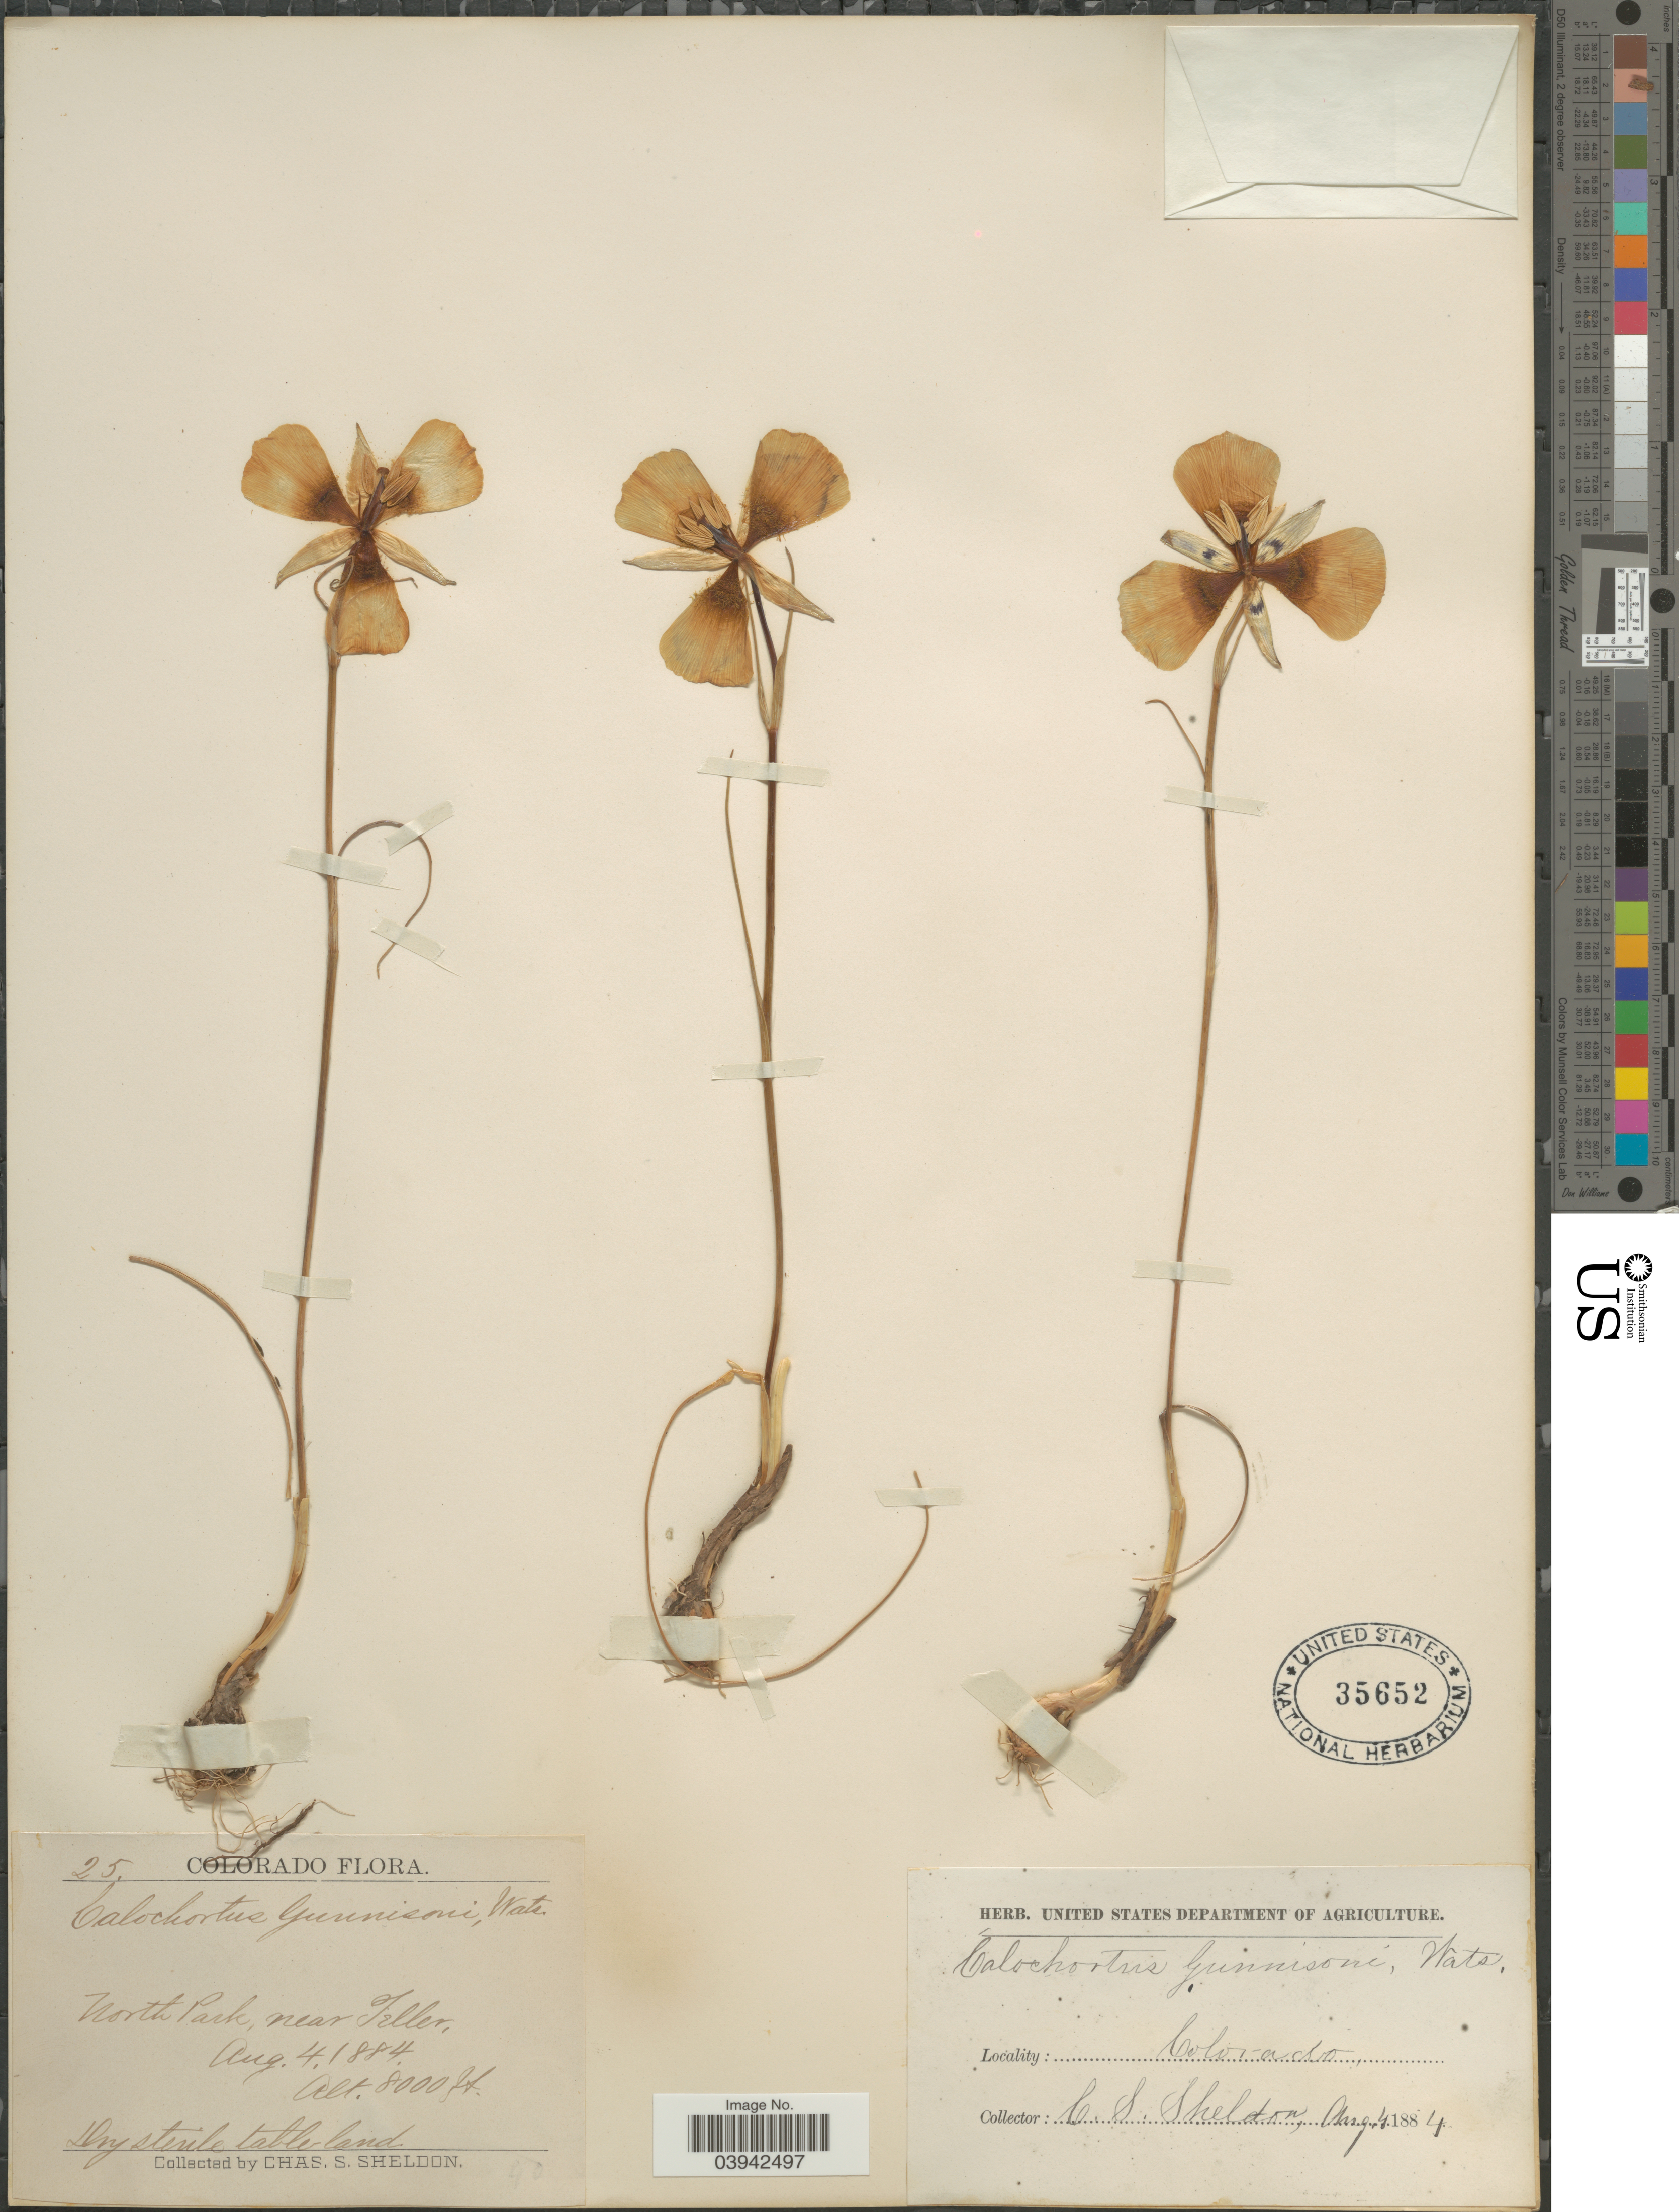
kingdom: Plantae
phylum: Tracheophyta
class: Liliopsida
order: Liliales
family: Liliaceae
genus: Calochortus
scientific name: Calochortus gunnisonii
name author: S. Watson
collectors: C. S. Sheldon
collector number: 25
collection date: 1884-08-04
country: United States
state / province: Colorado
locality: North Park, near Teller.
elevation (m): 2438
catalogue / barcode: US 35652